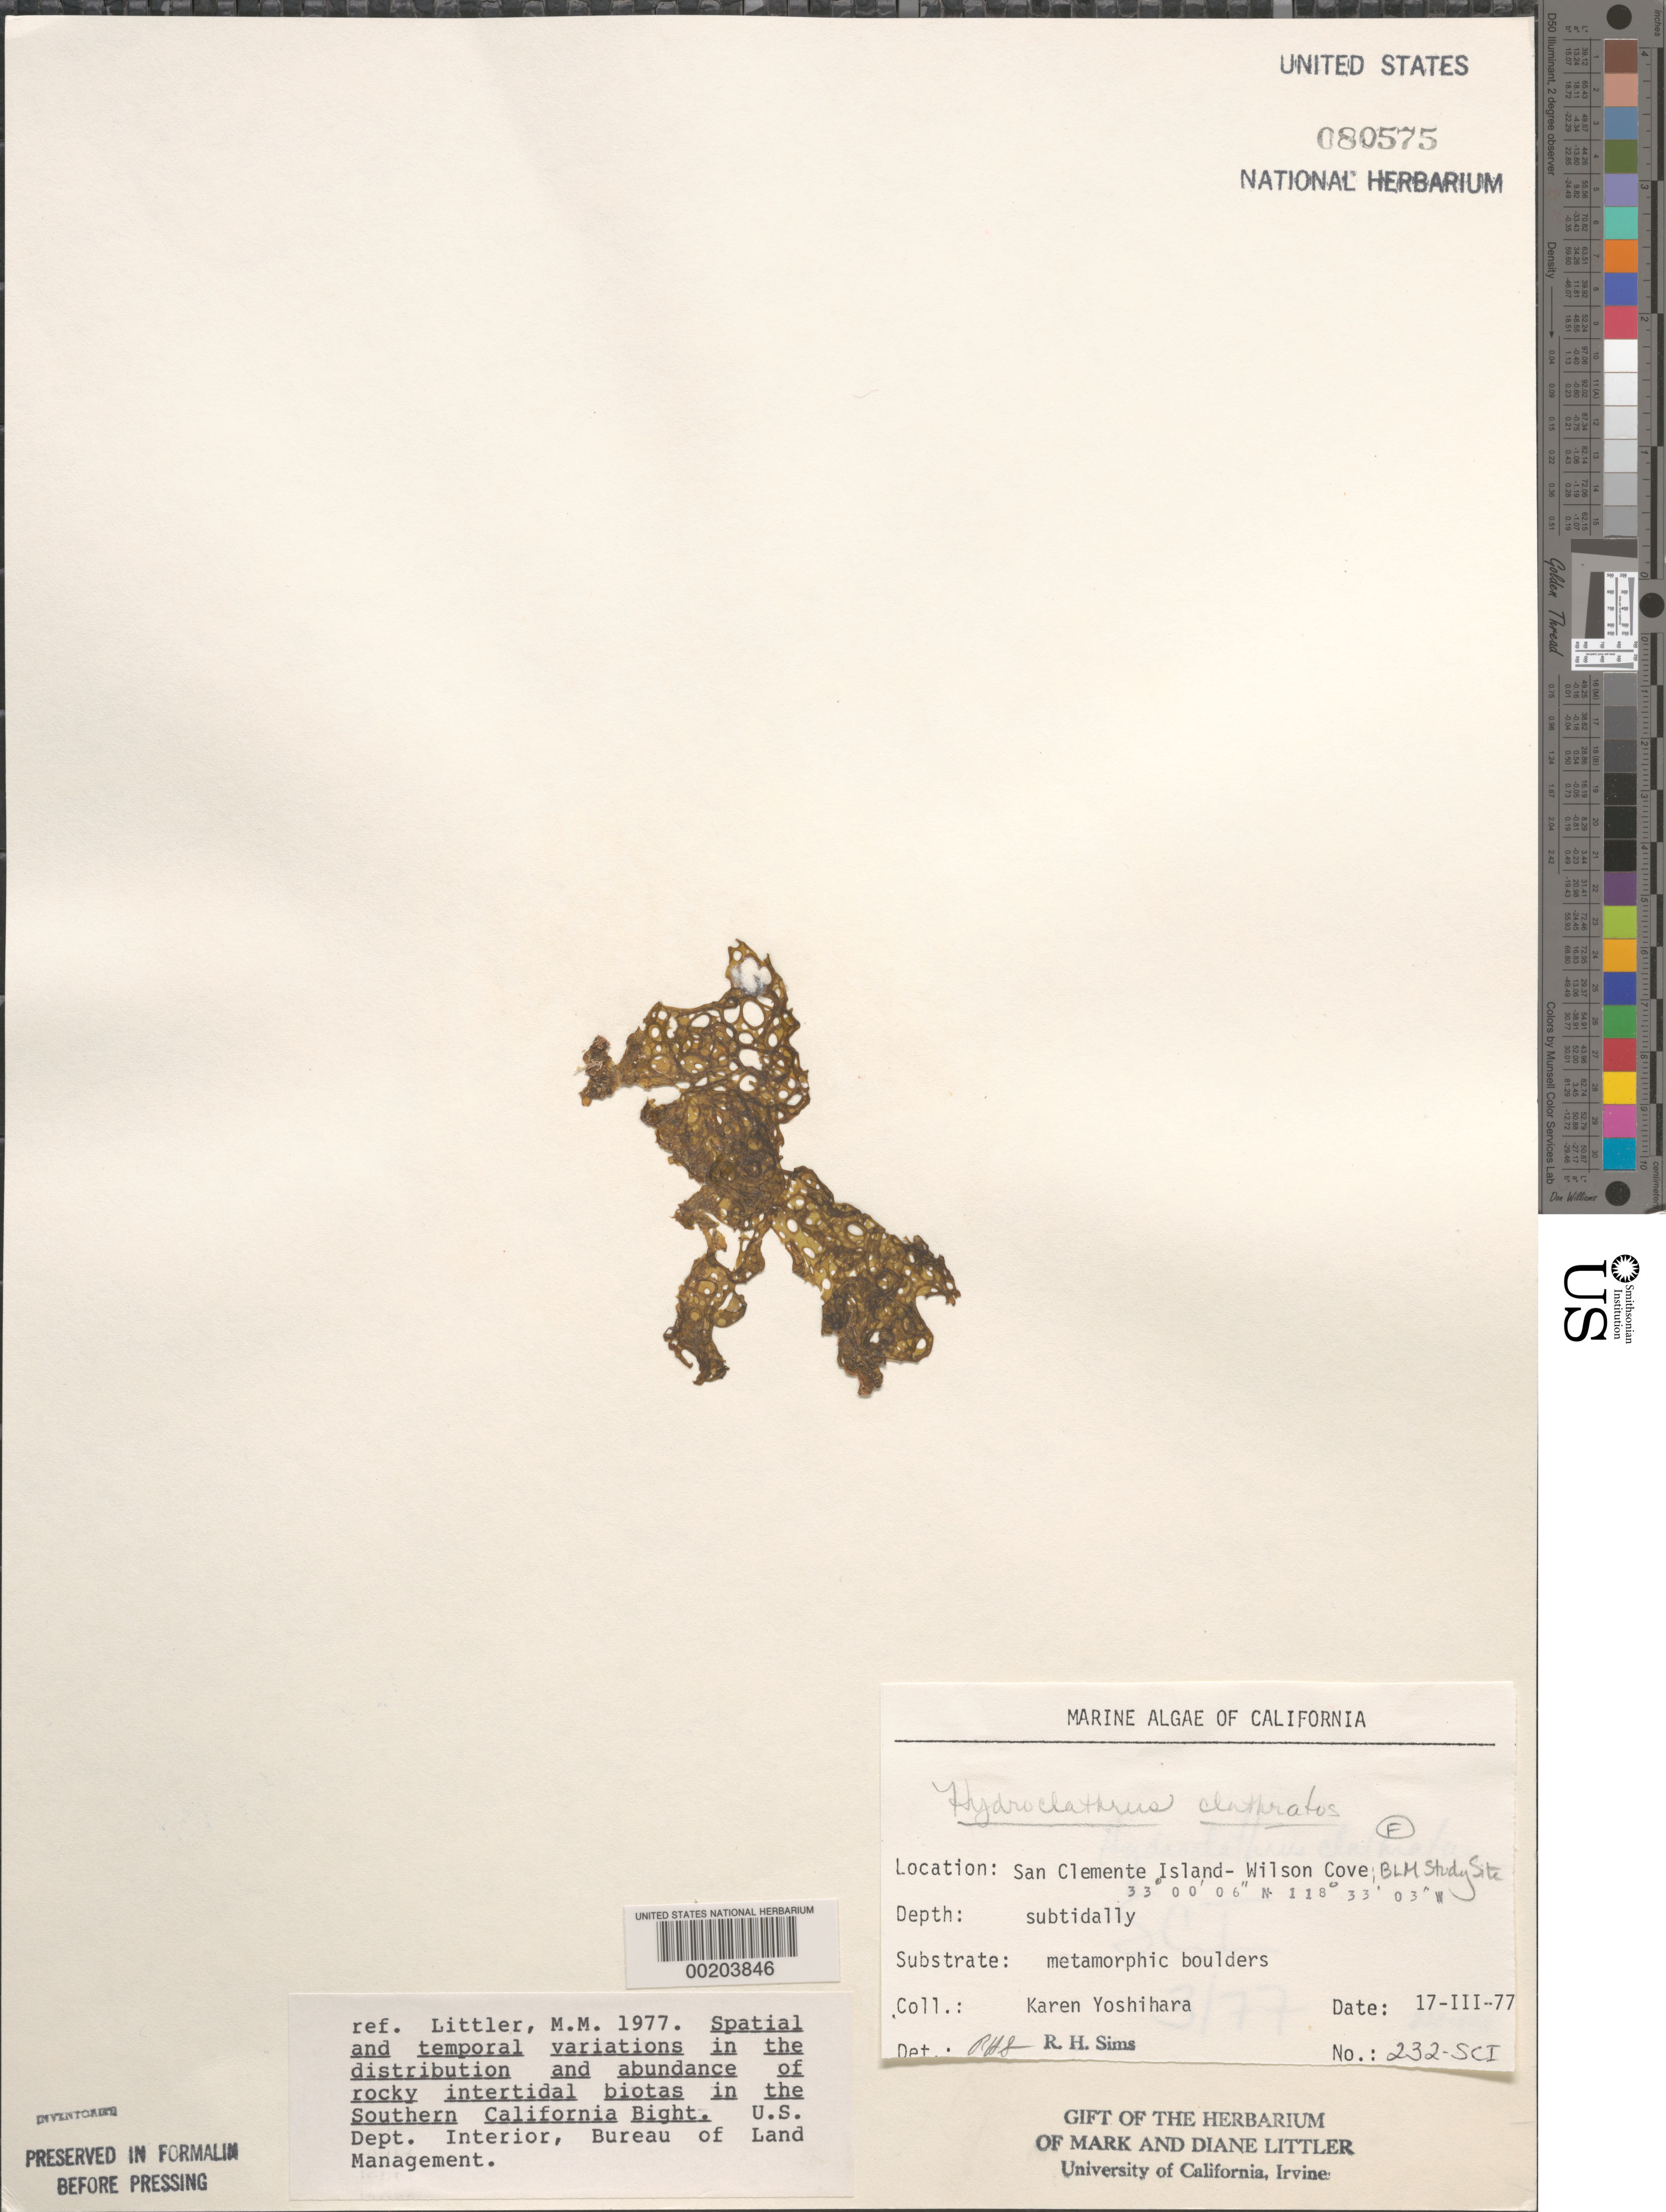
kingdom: Chromista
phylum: Ochrophyta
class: Phaeophyceae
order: Scytosiphonales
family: Scytosiphonaceae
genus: Hydroclathrus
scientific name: Hydroclathrus clathratus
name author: (C. Agardh) M. Howe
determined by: Sims, Robert H.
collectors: K. Yoshihara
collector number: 232-sci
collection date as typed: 17 May 1977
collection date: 1977-05-17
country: United States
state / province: California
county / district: Los Angeles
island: San Clemente Island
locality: Wilson Cove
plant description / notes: BLM-SOCALBIGHT Rocky Intertidal Survey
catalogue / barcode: US 80575